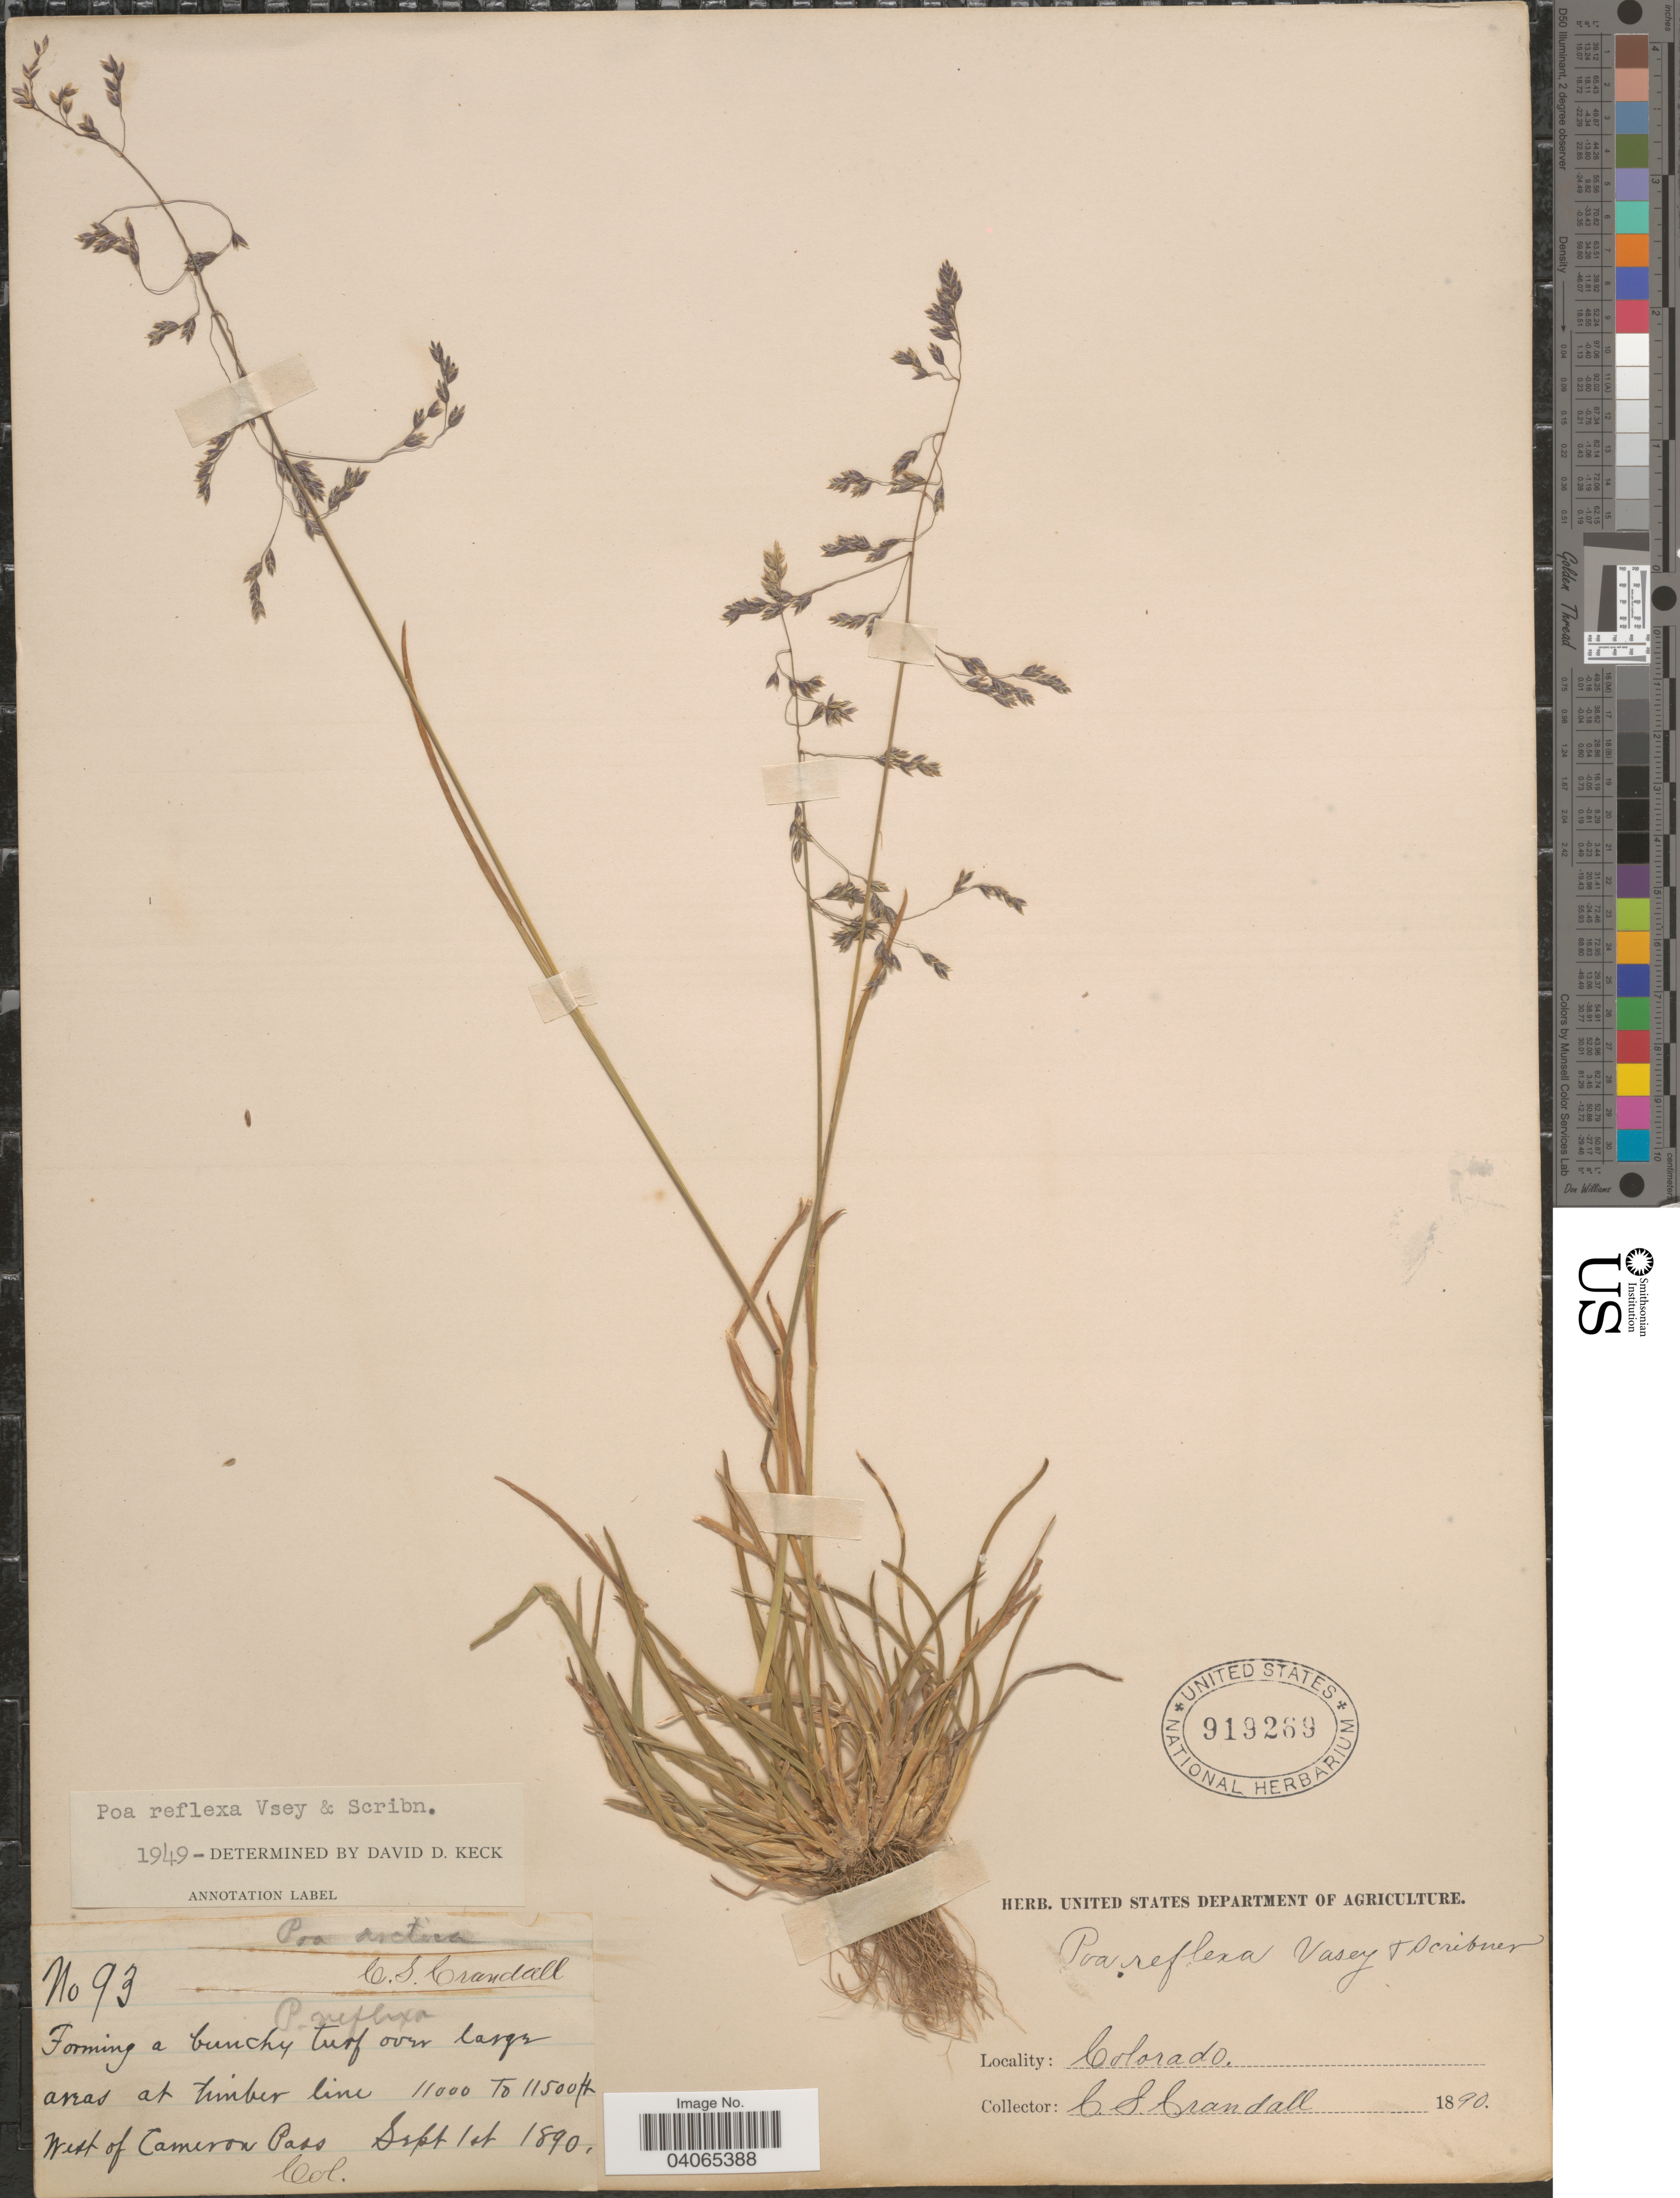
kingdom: Plantae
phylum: Tracheophyta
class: Liliopsida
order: Poales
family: Poaceae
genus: Poa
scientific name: Poa reflexa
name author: Vasey & Scribn.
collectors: C. Crandall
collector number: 93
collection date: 1890-09-01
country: United States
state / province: Colorado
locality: Forming a bunchy turf over large areas at timber line. West of Cameron Pass.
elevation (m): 3353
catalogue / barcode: US 919269